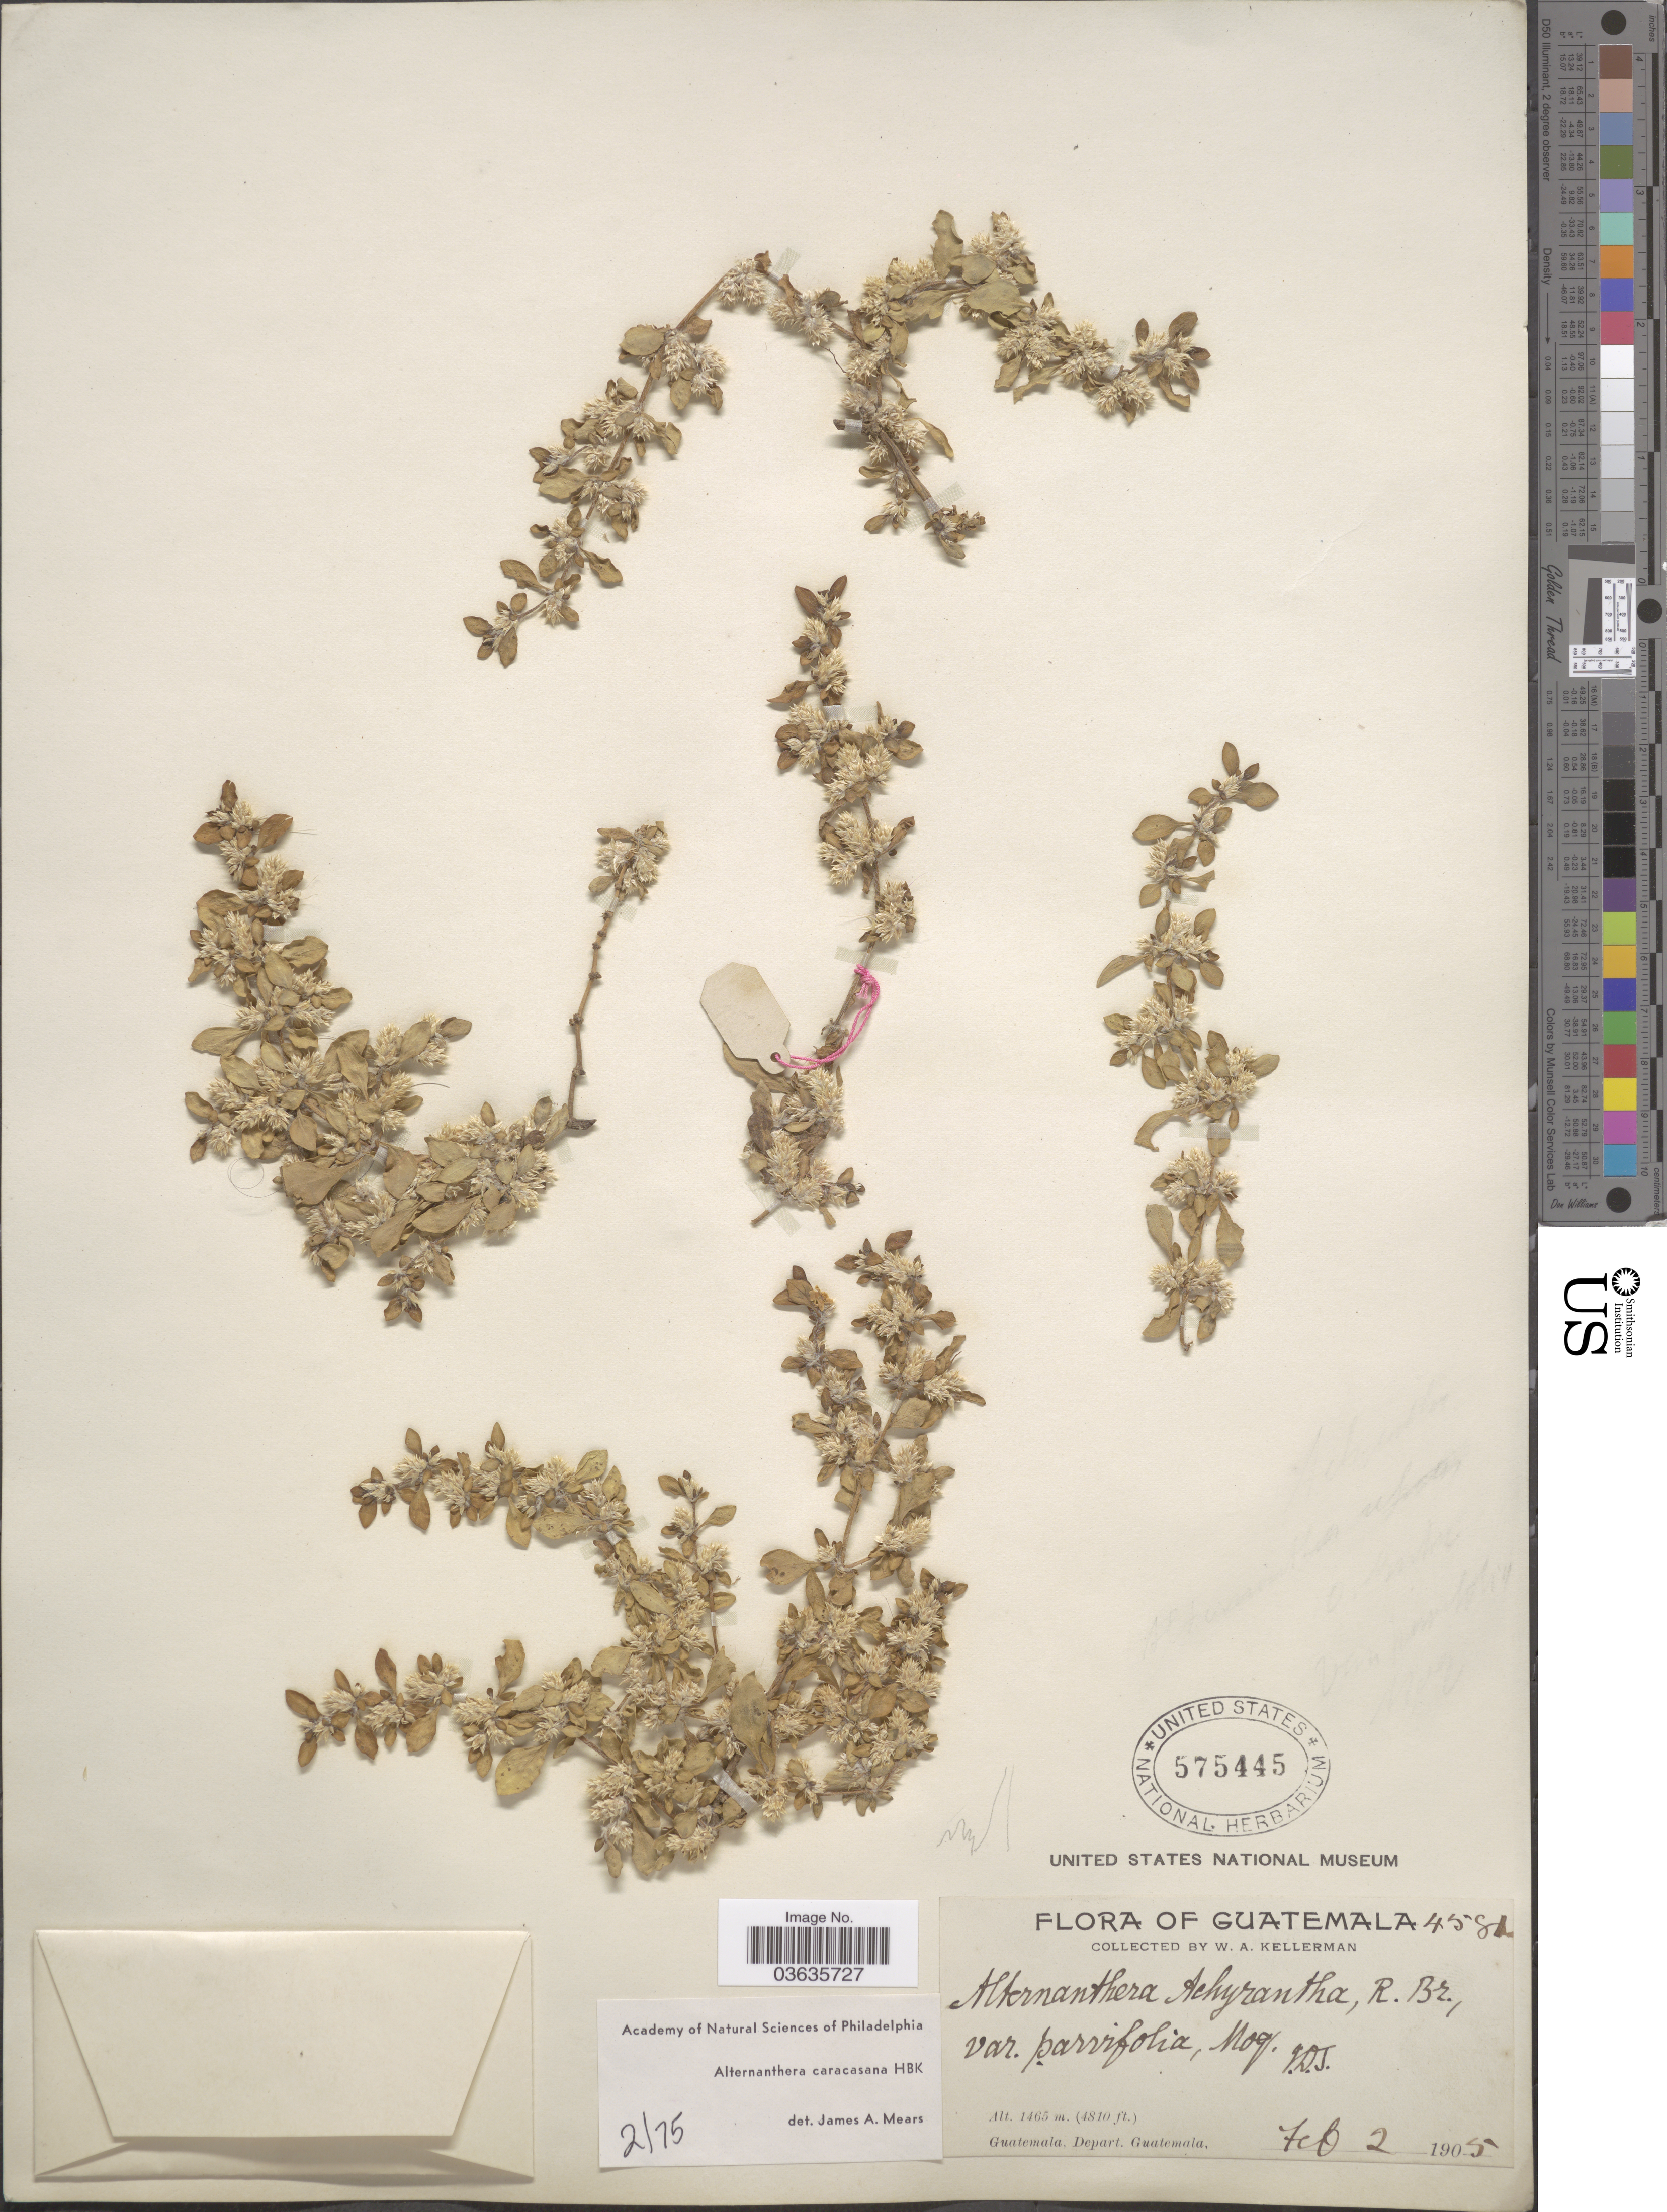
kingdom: Plantae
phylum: Tracheophyta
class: Magnoliopsida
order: Caryophyllales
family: Amaranthaceae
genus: Alternanthera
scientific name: Alternanthera caracasana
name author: Kunth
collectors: W. Kellerman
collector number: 4581*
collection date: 1905-02-02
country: Guatemala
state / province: Guatemala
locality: Depart. Guatemala.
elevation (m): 1465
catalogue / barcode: US 575445